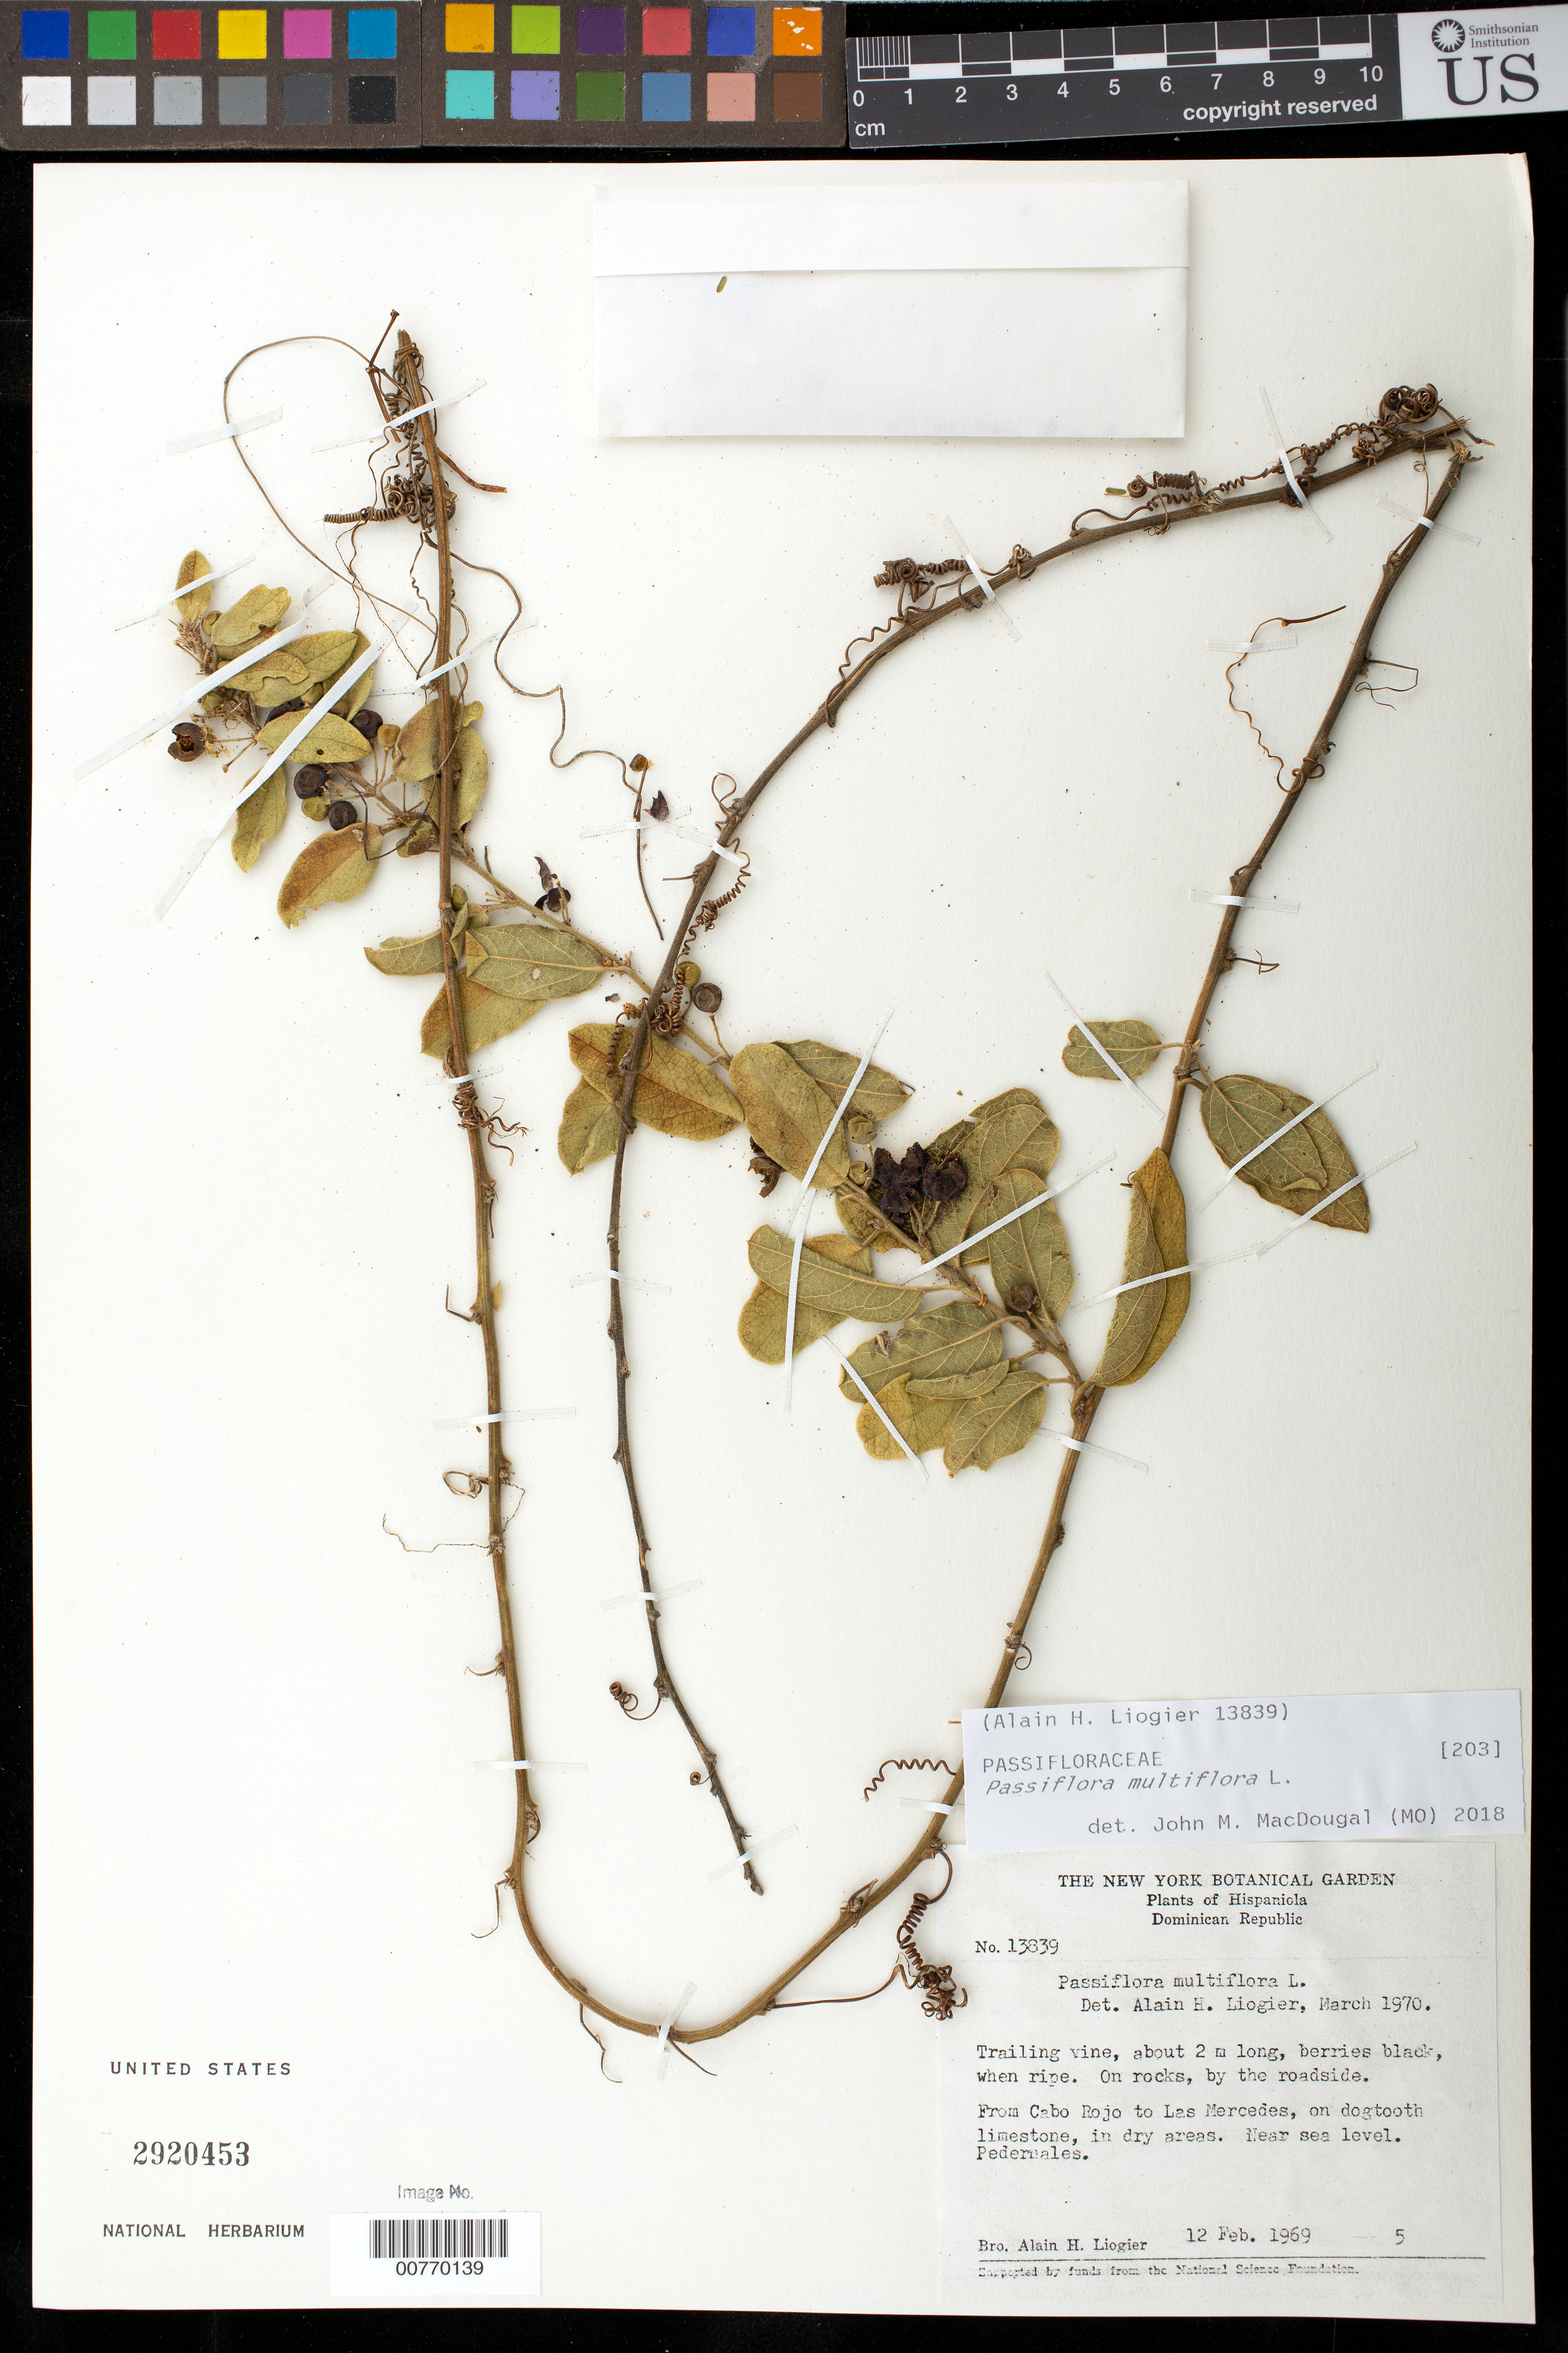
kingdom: Plantae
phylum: Tracheophyta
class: Magnoliopsida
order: Malpighiales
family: Passifloraceae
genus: Passiflora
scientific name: Passiflora multiflora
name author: L.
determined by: Liogier, Alain H.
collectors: A. H. Liogier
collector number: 13839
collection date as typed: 12 Feb 1969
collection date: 1969-02-12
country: Dominican Republic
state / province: Pedernales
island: Hispaniola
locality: From Cabo Rojo to Las Mercedes. Near sea level.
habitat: On rocks by the roadside; dogtooth limestone, in dry areas.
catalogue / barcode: US 2920453